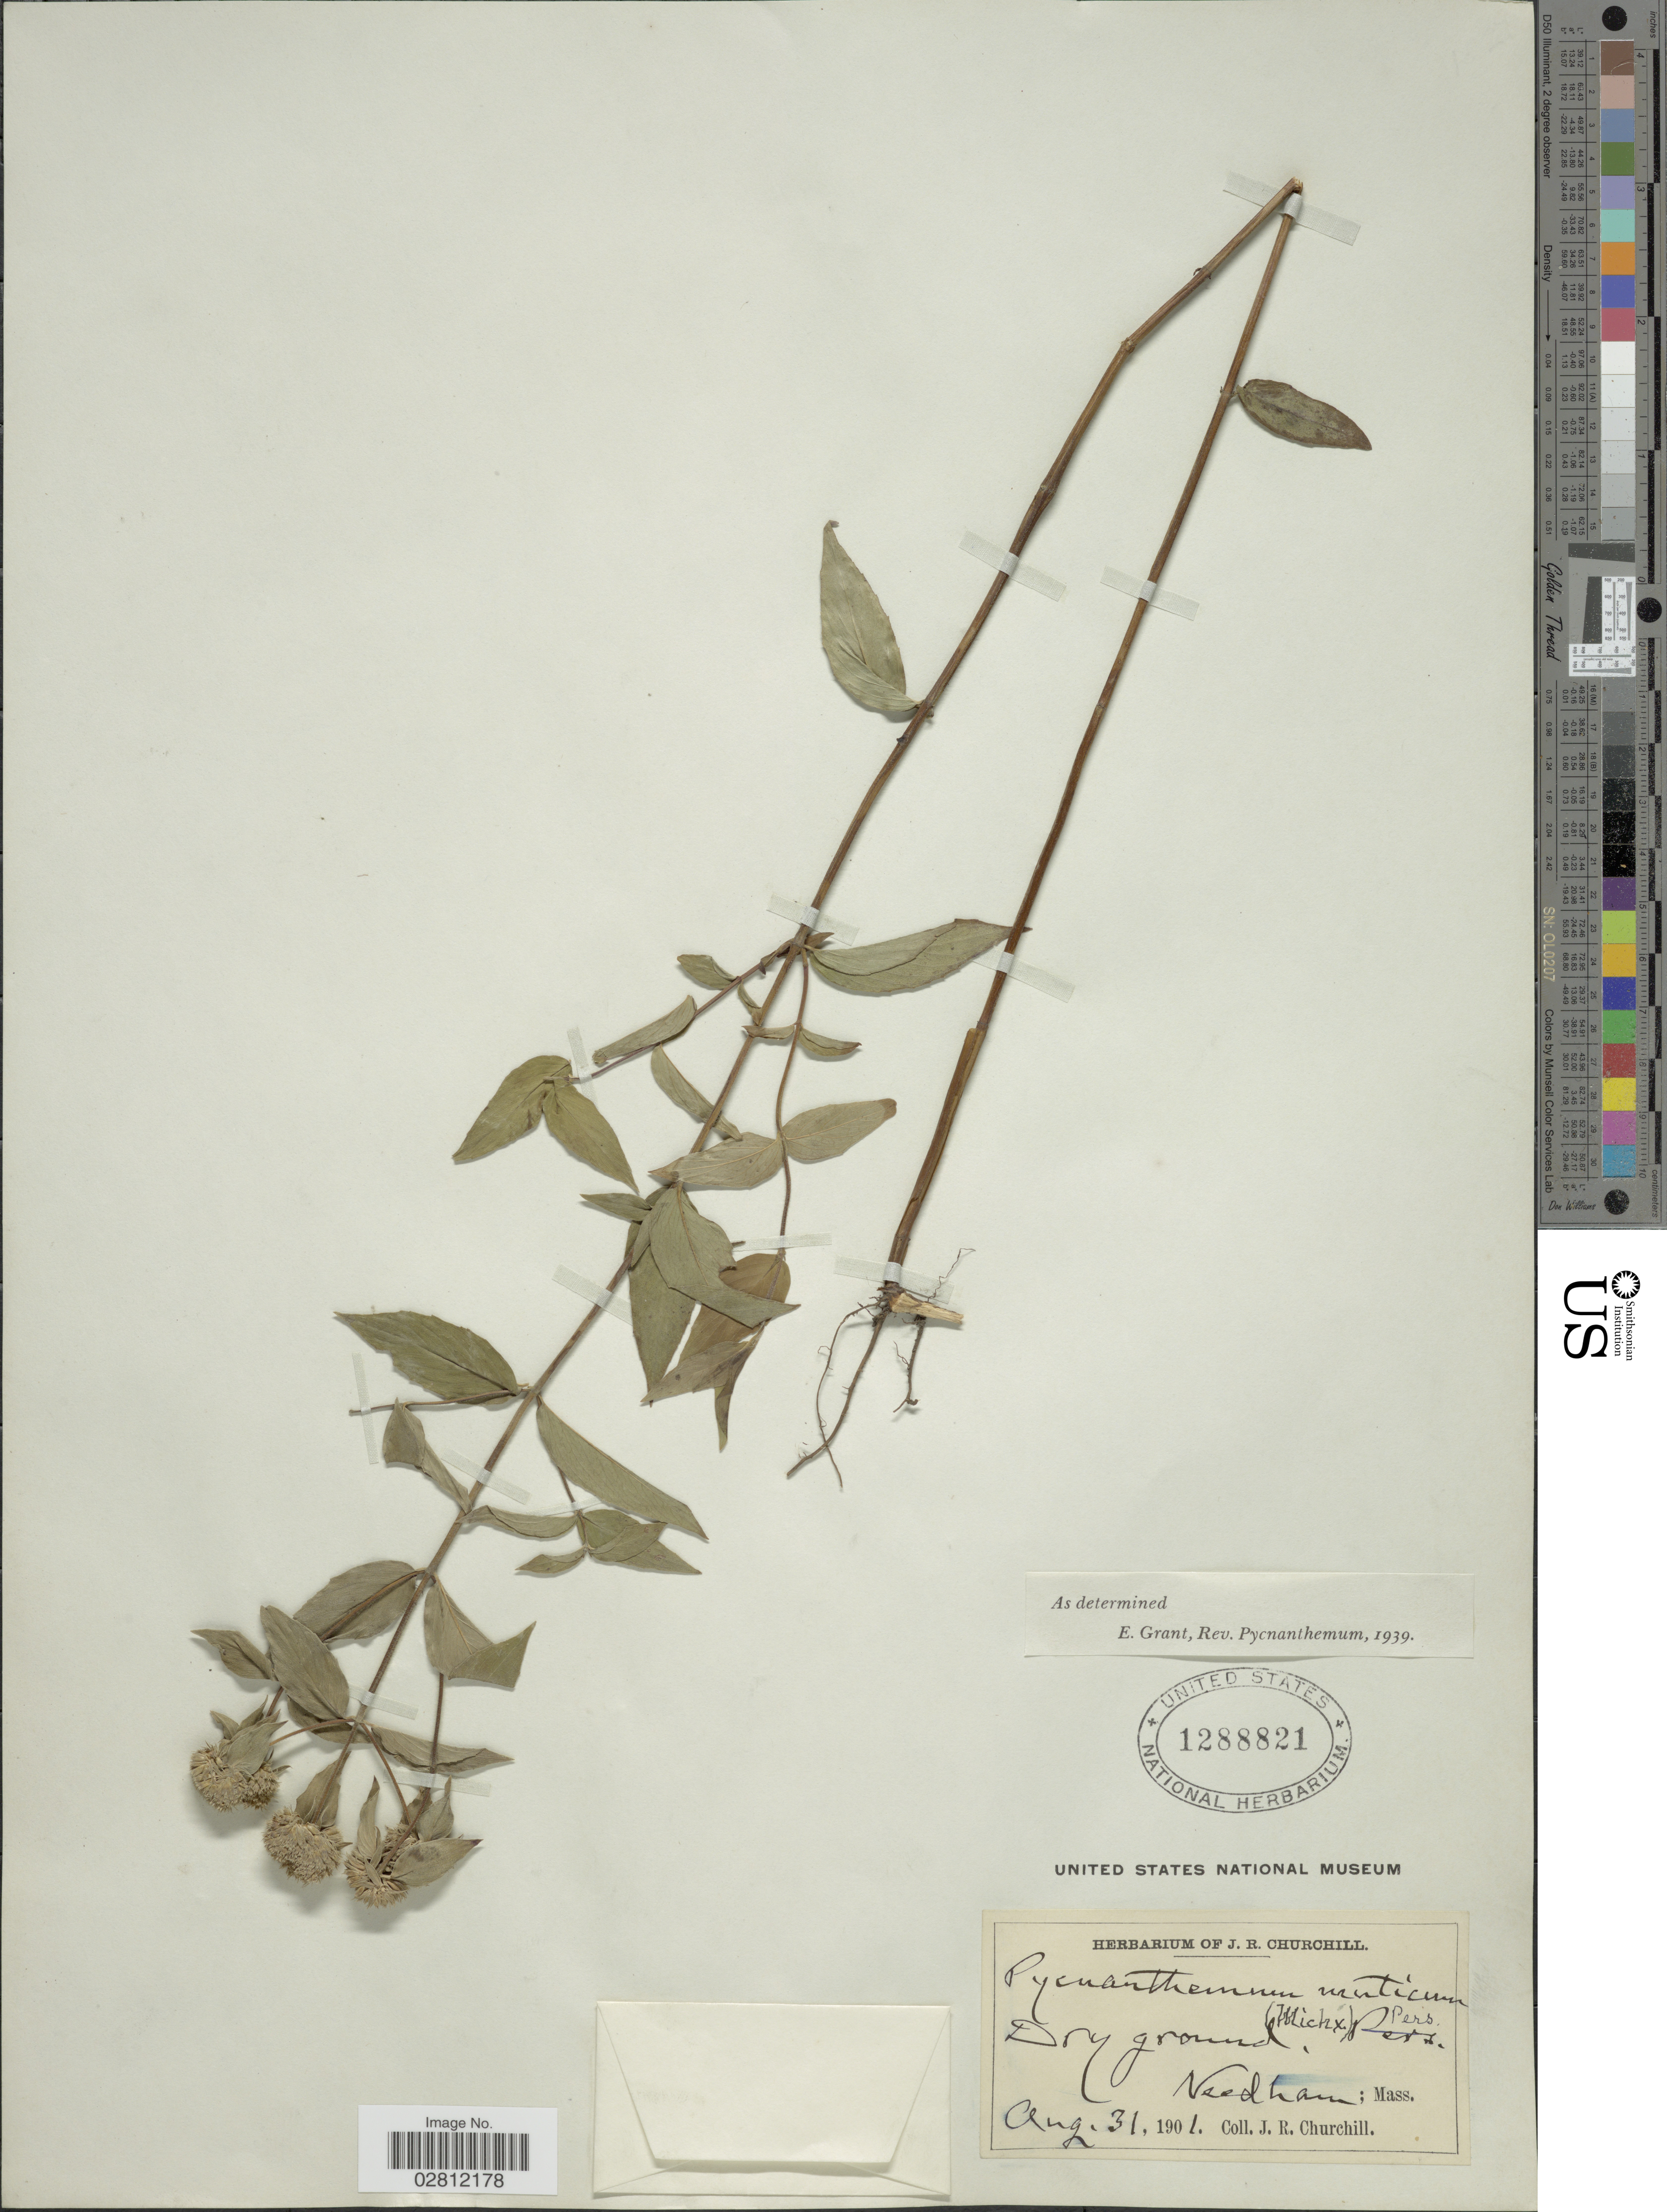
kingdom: Plantae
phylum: Tracheophyta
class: Magnoliopsida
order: Lamiales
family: Lamiaceae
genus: Pycnanthemum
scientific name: Pycnanthemum muticum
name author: (Michx.) Pers.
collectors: J. Churchill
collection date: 1901-08-31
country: United States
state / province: Massachusetts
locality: Needham.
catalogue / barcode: US 1288821